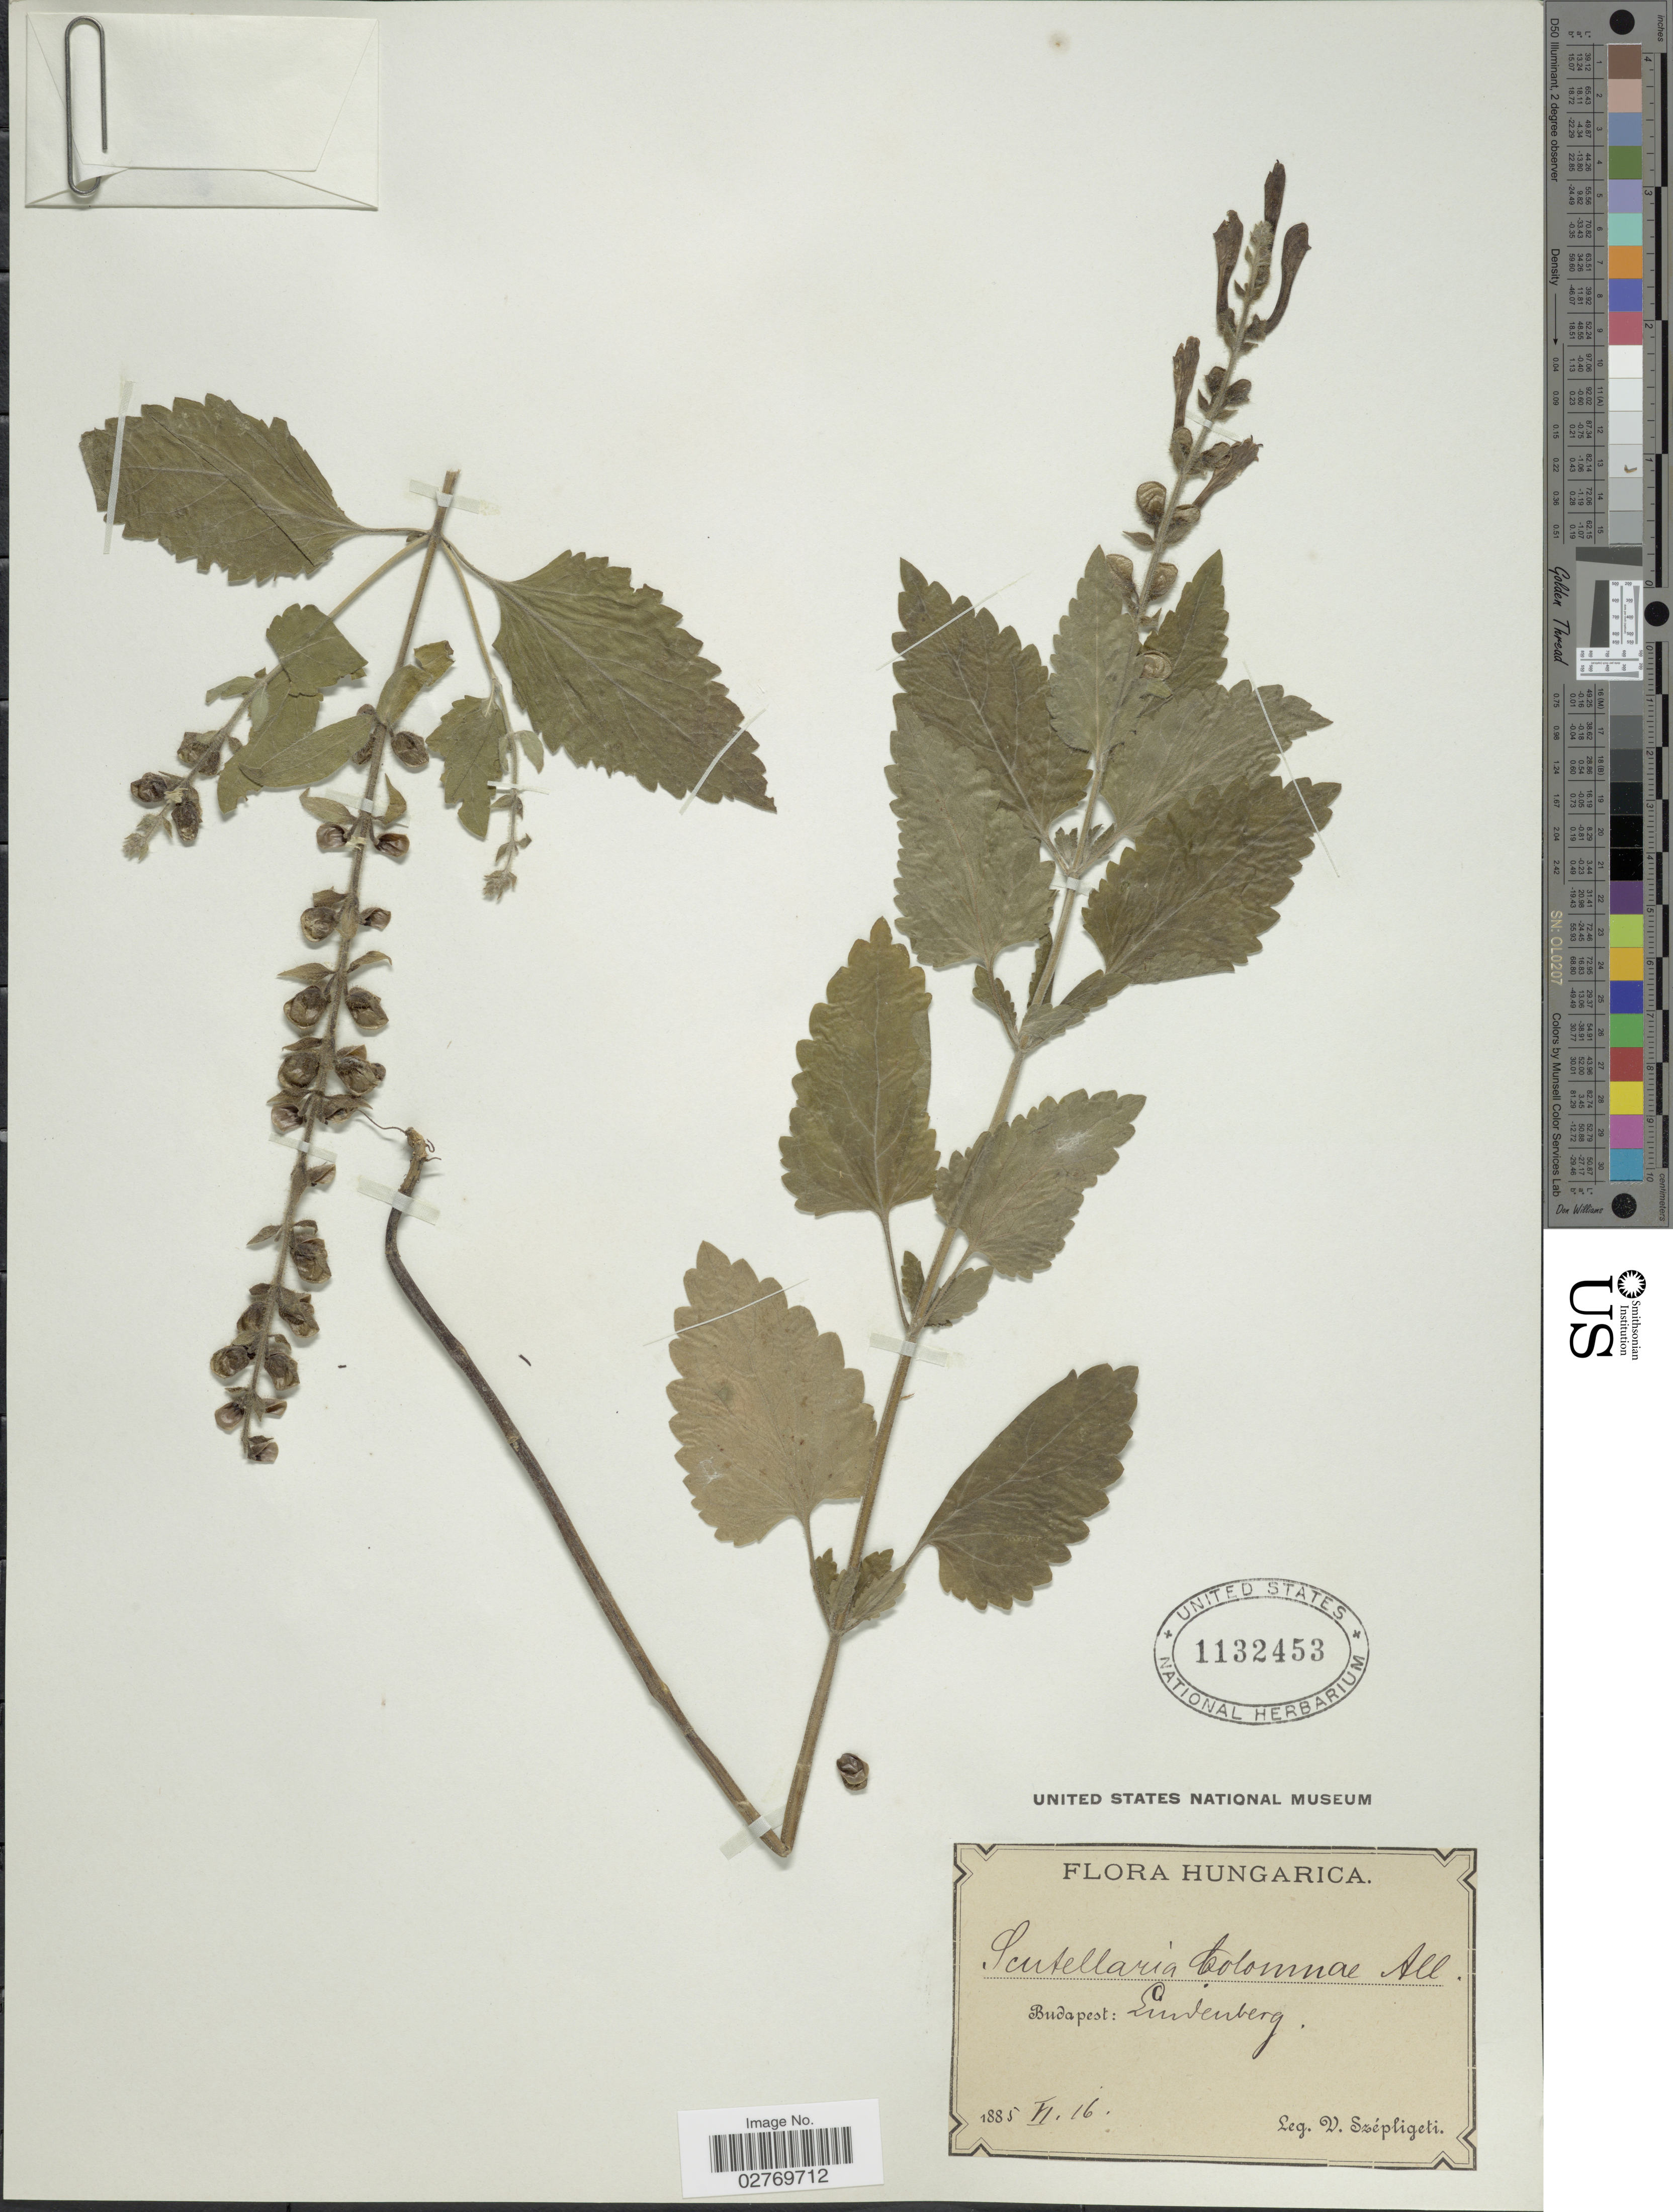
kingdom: Plantae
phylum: Tracheophyta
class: Magnoliopsida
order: Lamiales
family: Lamiaceae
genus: Scutellaria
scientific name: Scutellaria columnae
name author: All.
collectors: W. Szépligeti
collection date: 1885-06-16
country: Hungary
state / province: Budapest, Capital District of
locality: Budapest, Ludenberg.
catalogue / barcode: US 1132453